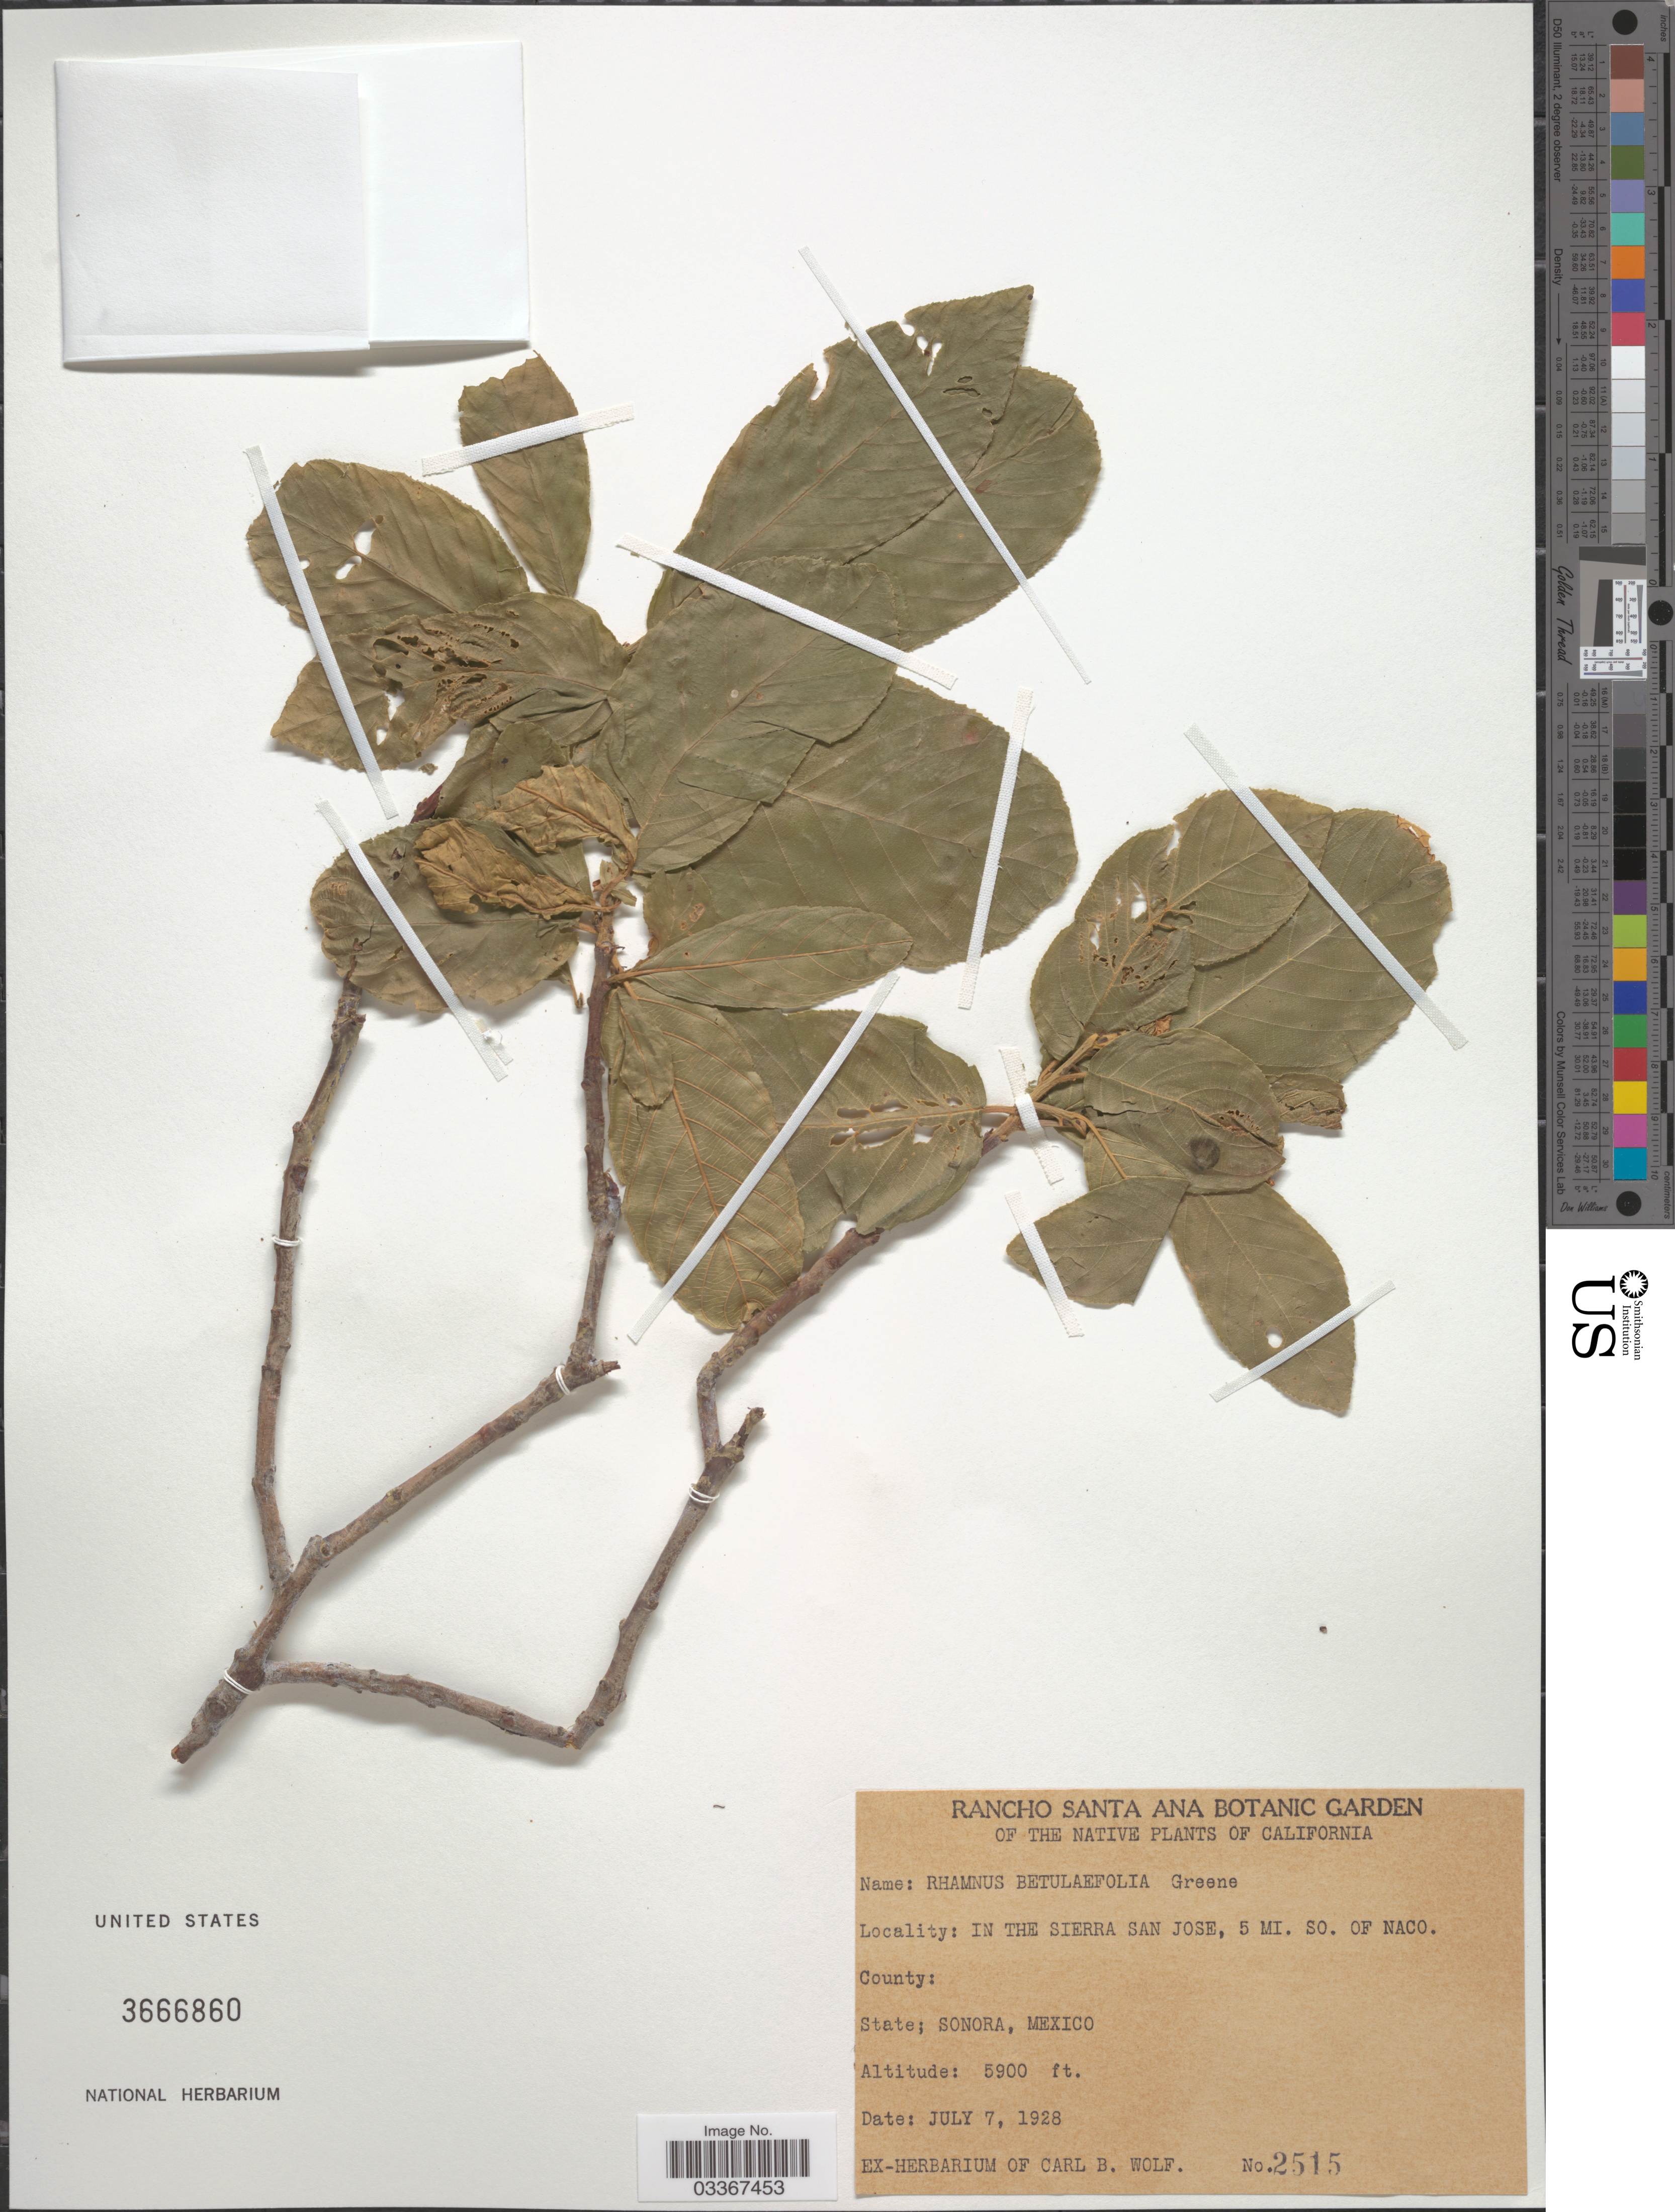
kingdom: Plantae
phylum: Tracheophyta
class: Magnoliopsida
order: Rosales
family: Rhamnaceae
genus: Frangula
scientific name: Frangula betulifolia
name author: (Greene) Grubov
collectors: ex herb. Carl B. Wolf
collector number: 2515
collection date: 1928-07-07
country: Mexico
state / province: Sonora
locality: In the Sierra San Jose, 5 mi. SO. of Naco.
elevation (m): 1798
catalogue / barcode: US 3666860